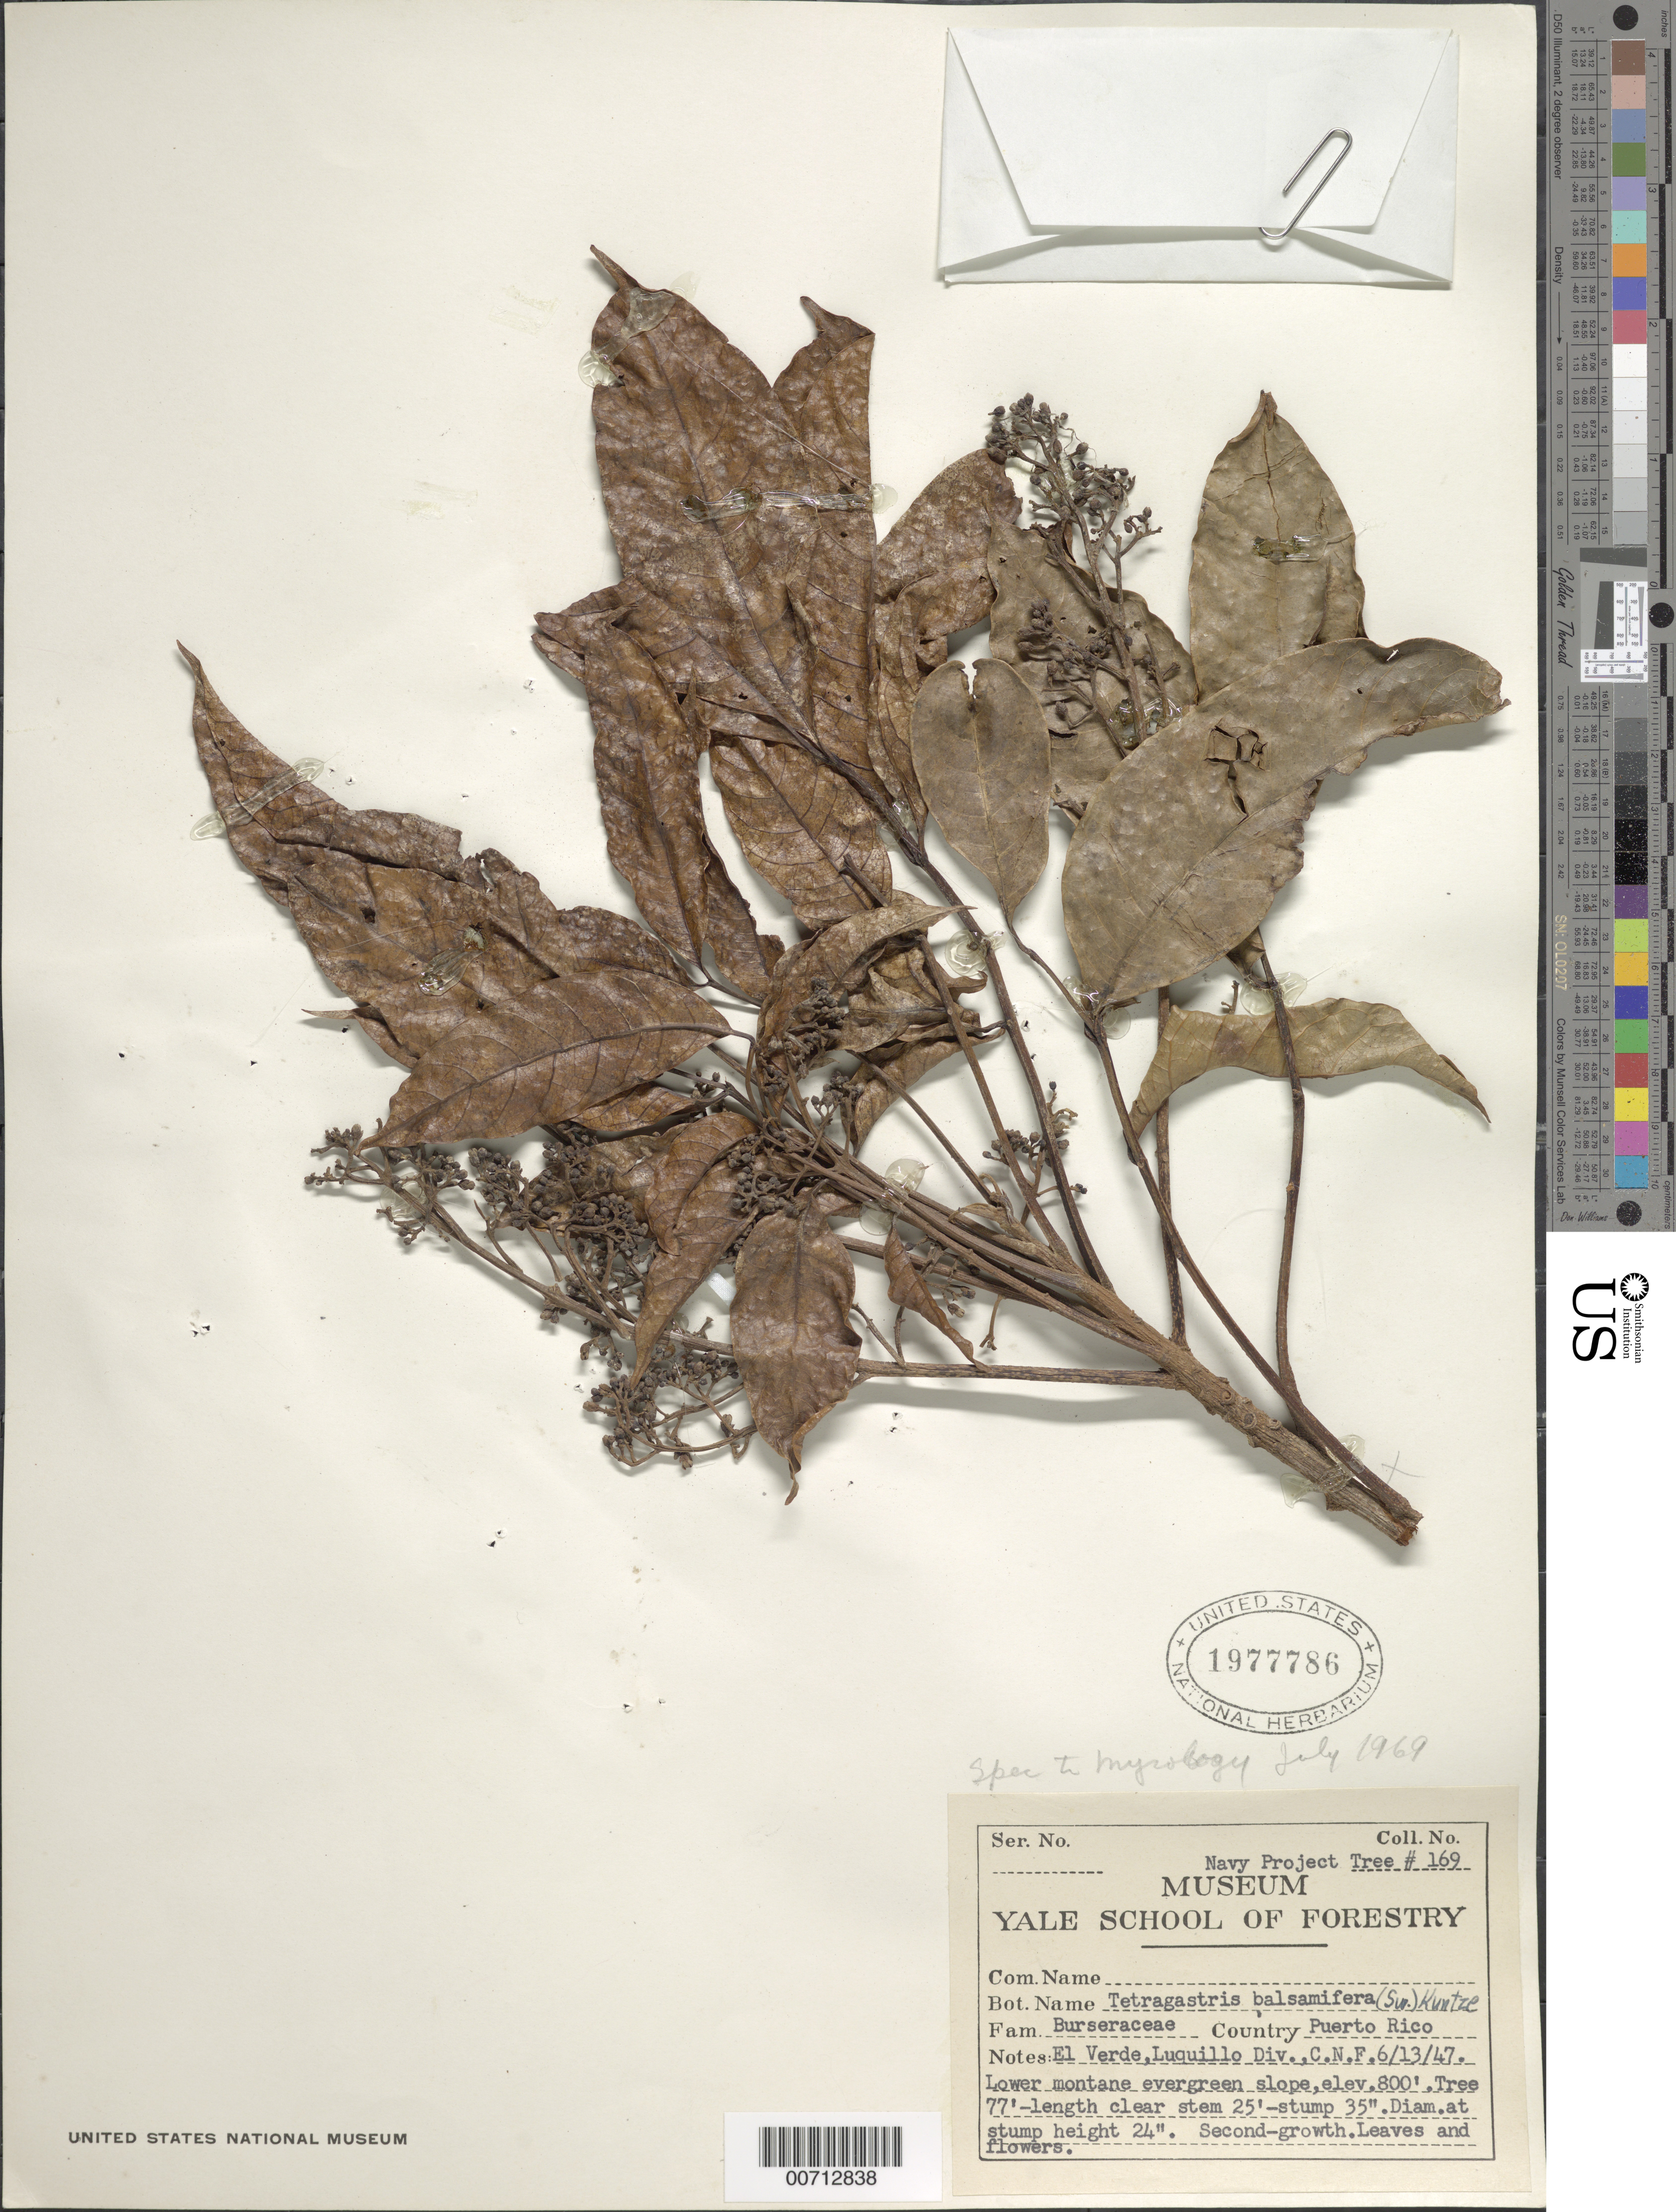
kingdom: Plantae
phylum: Tracheophyta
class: Magnoliopsida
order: Sapindales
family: Burseraceae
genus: Protium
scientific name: Protium balsamiferum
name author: (Sw.) Daly & P. Fine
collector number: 169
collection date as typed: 13 Jun --47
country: Puerto Rico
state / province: Luquillo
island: Greater Antilles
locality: El Verde, Luquillo Div., C.N.F.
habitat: Lower montane evergreen slope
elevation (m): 244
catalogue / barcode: US 1977786